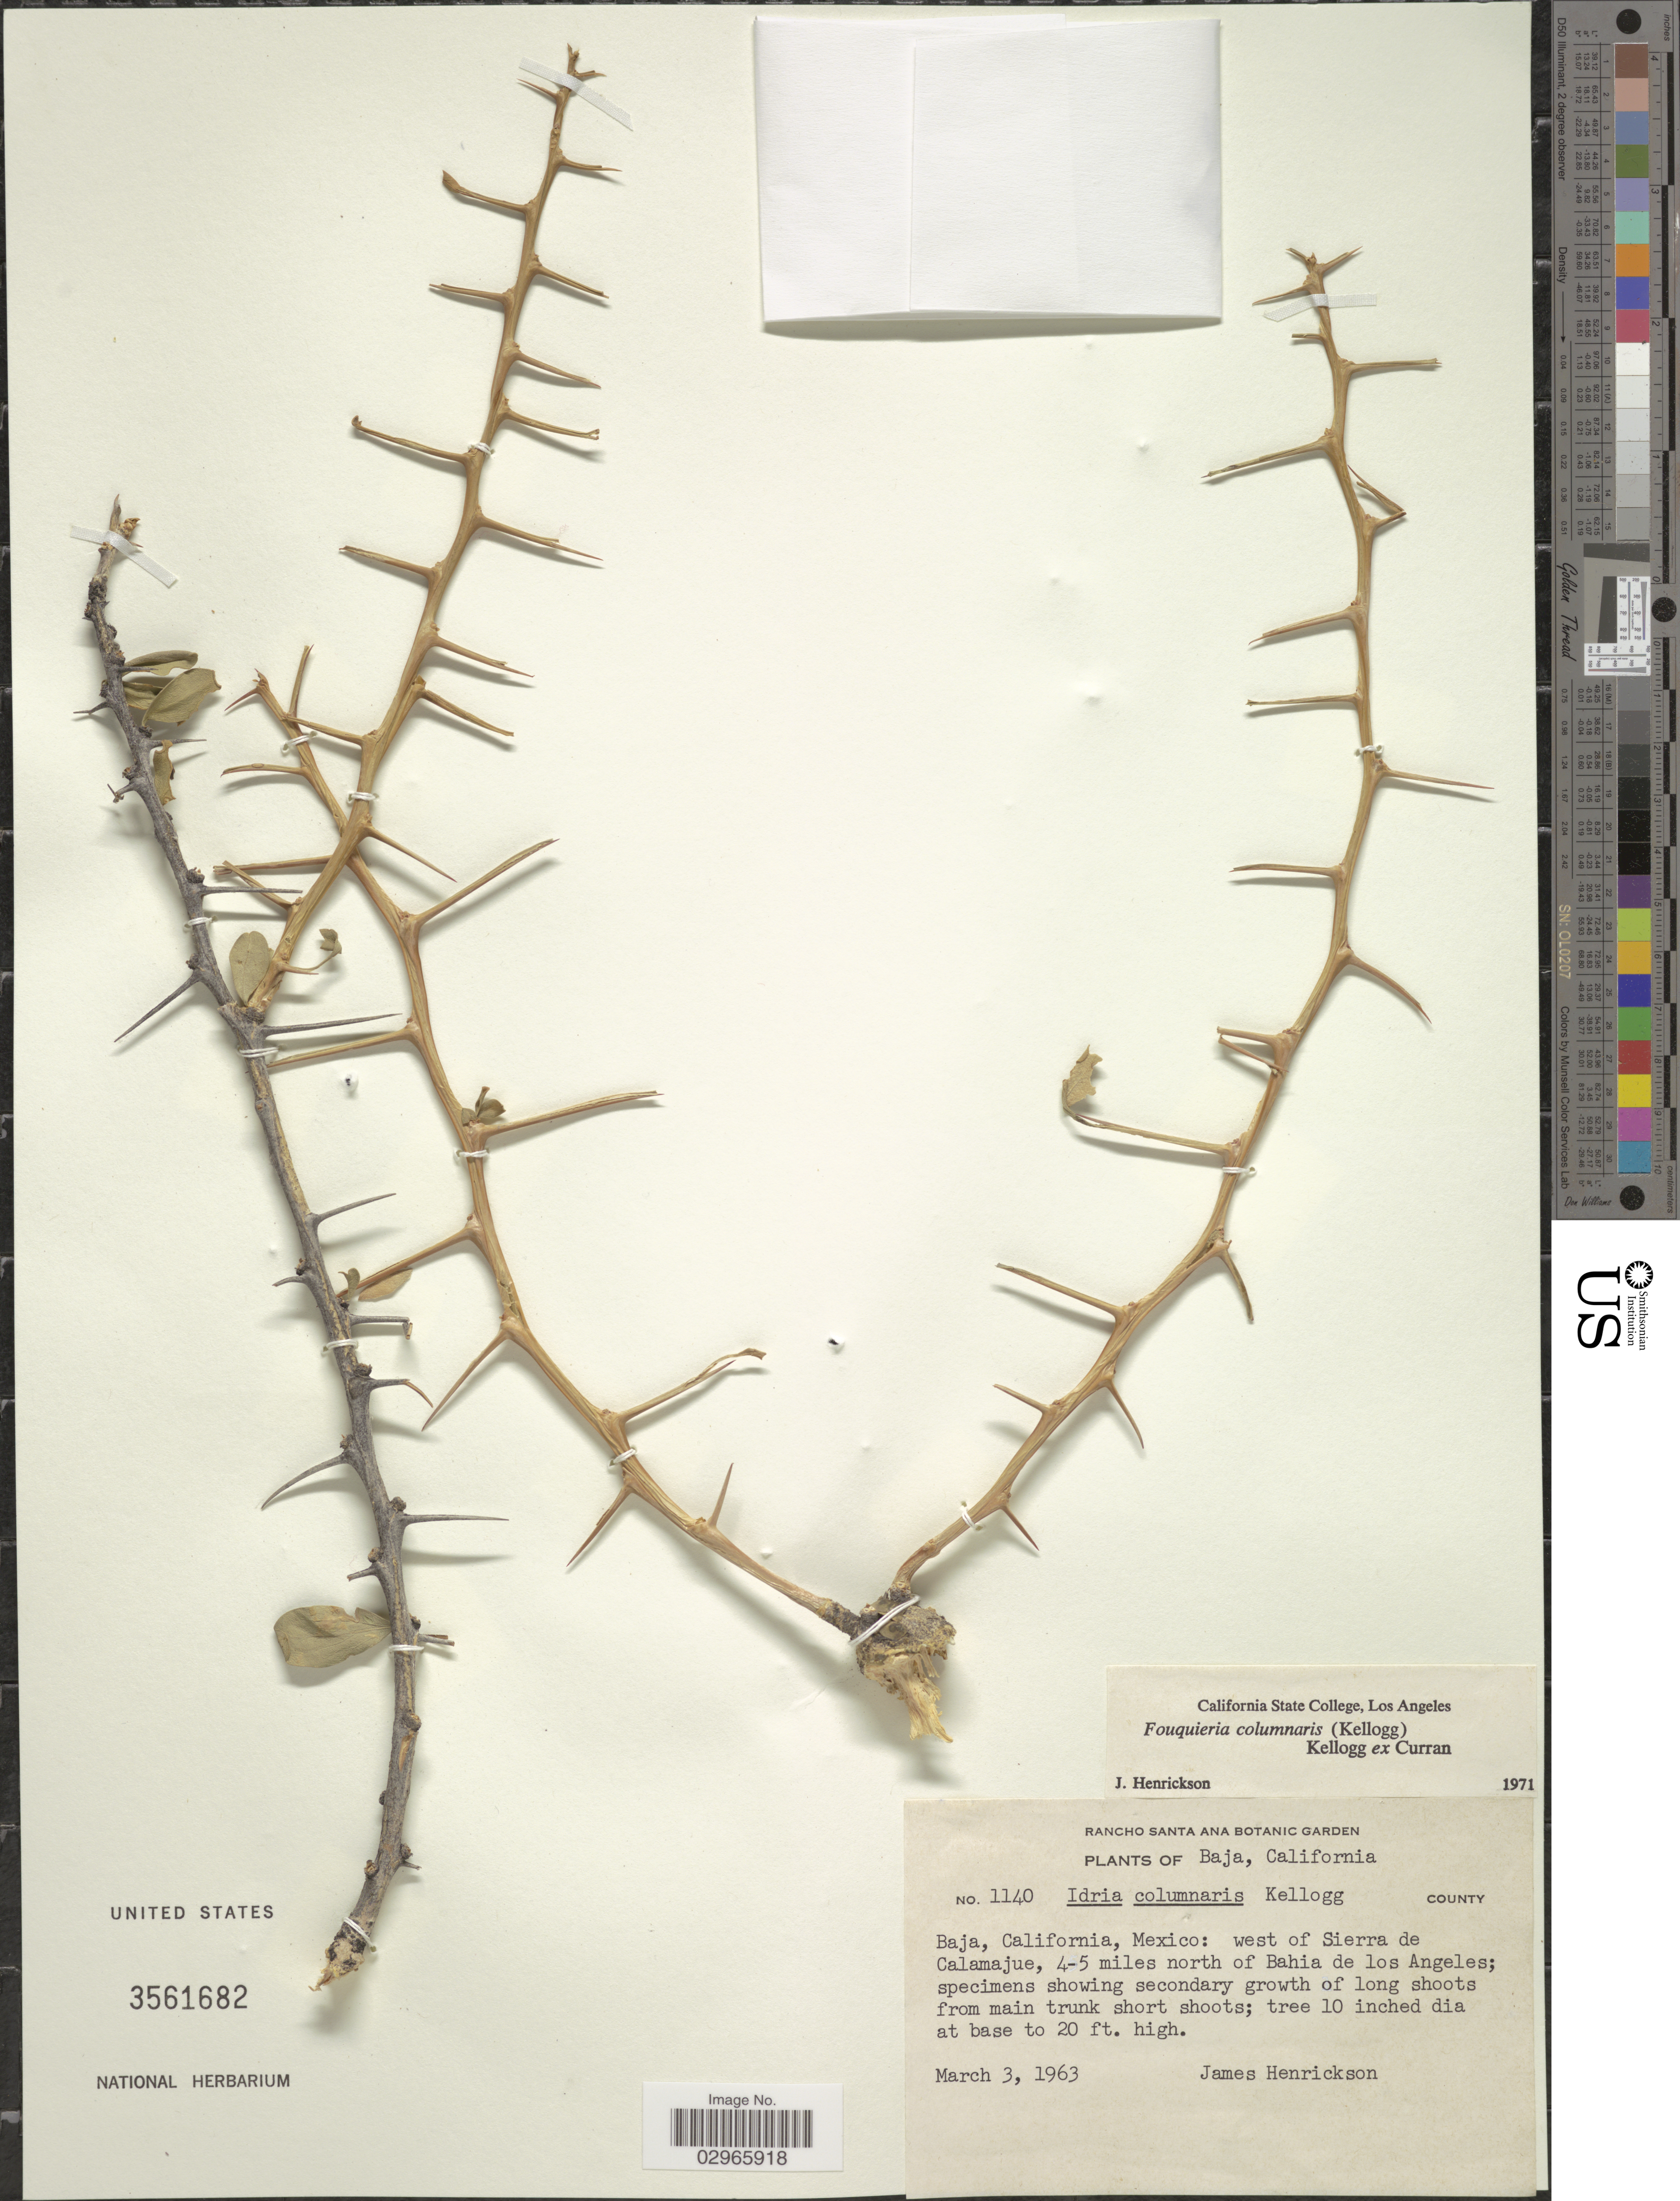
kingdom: Plantae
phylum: Tracheophyta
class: Magnoliopsida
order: Ericales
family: Fouquieriaceae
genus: Fouquieria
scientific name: Fouquieria columnaris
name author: Kellogg ex Curran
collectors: J. S. Henrickson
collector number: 1140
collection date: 1963-03-03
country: Mexico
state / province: Baja California Norte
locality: West of Sierra de Calamajue, 4-5 miles north of Bahia de los Angeles.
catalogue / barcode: US 3561682